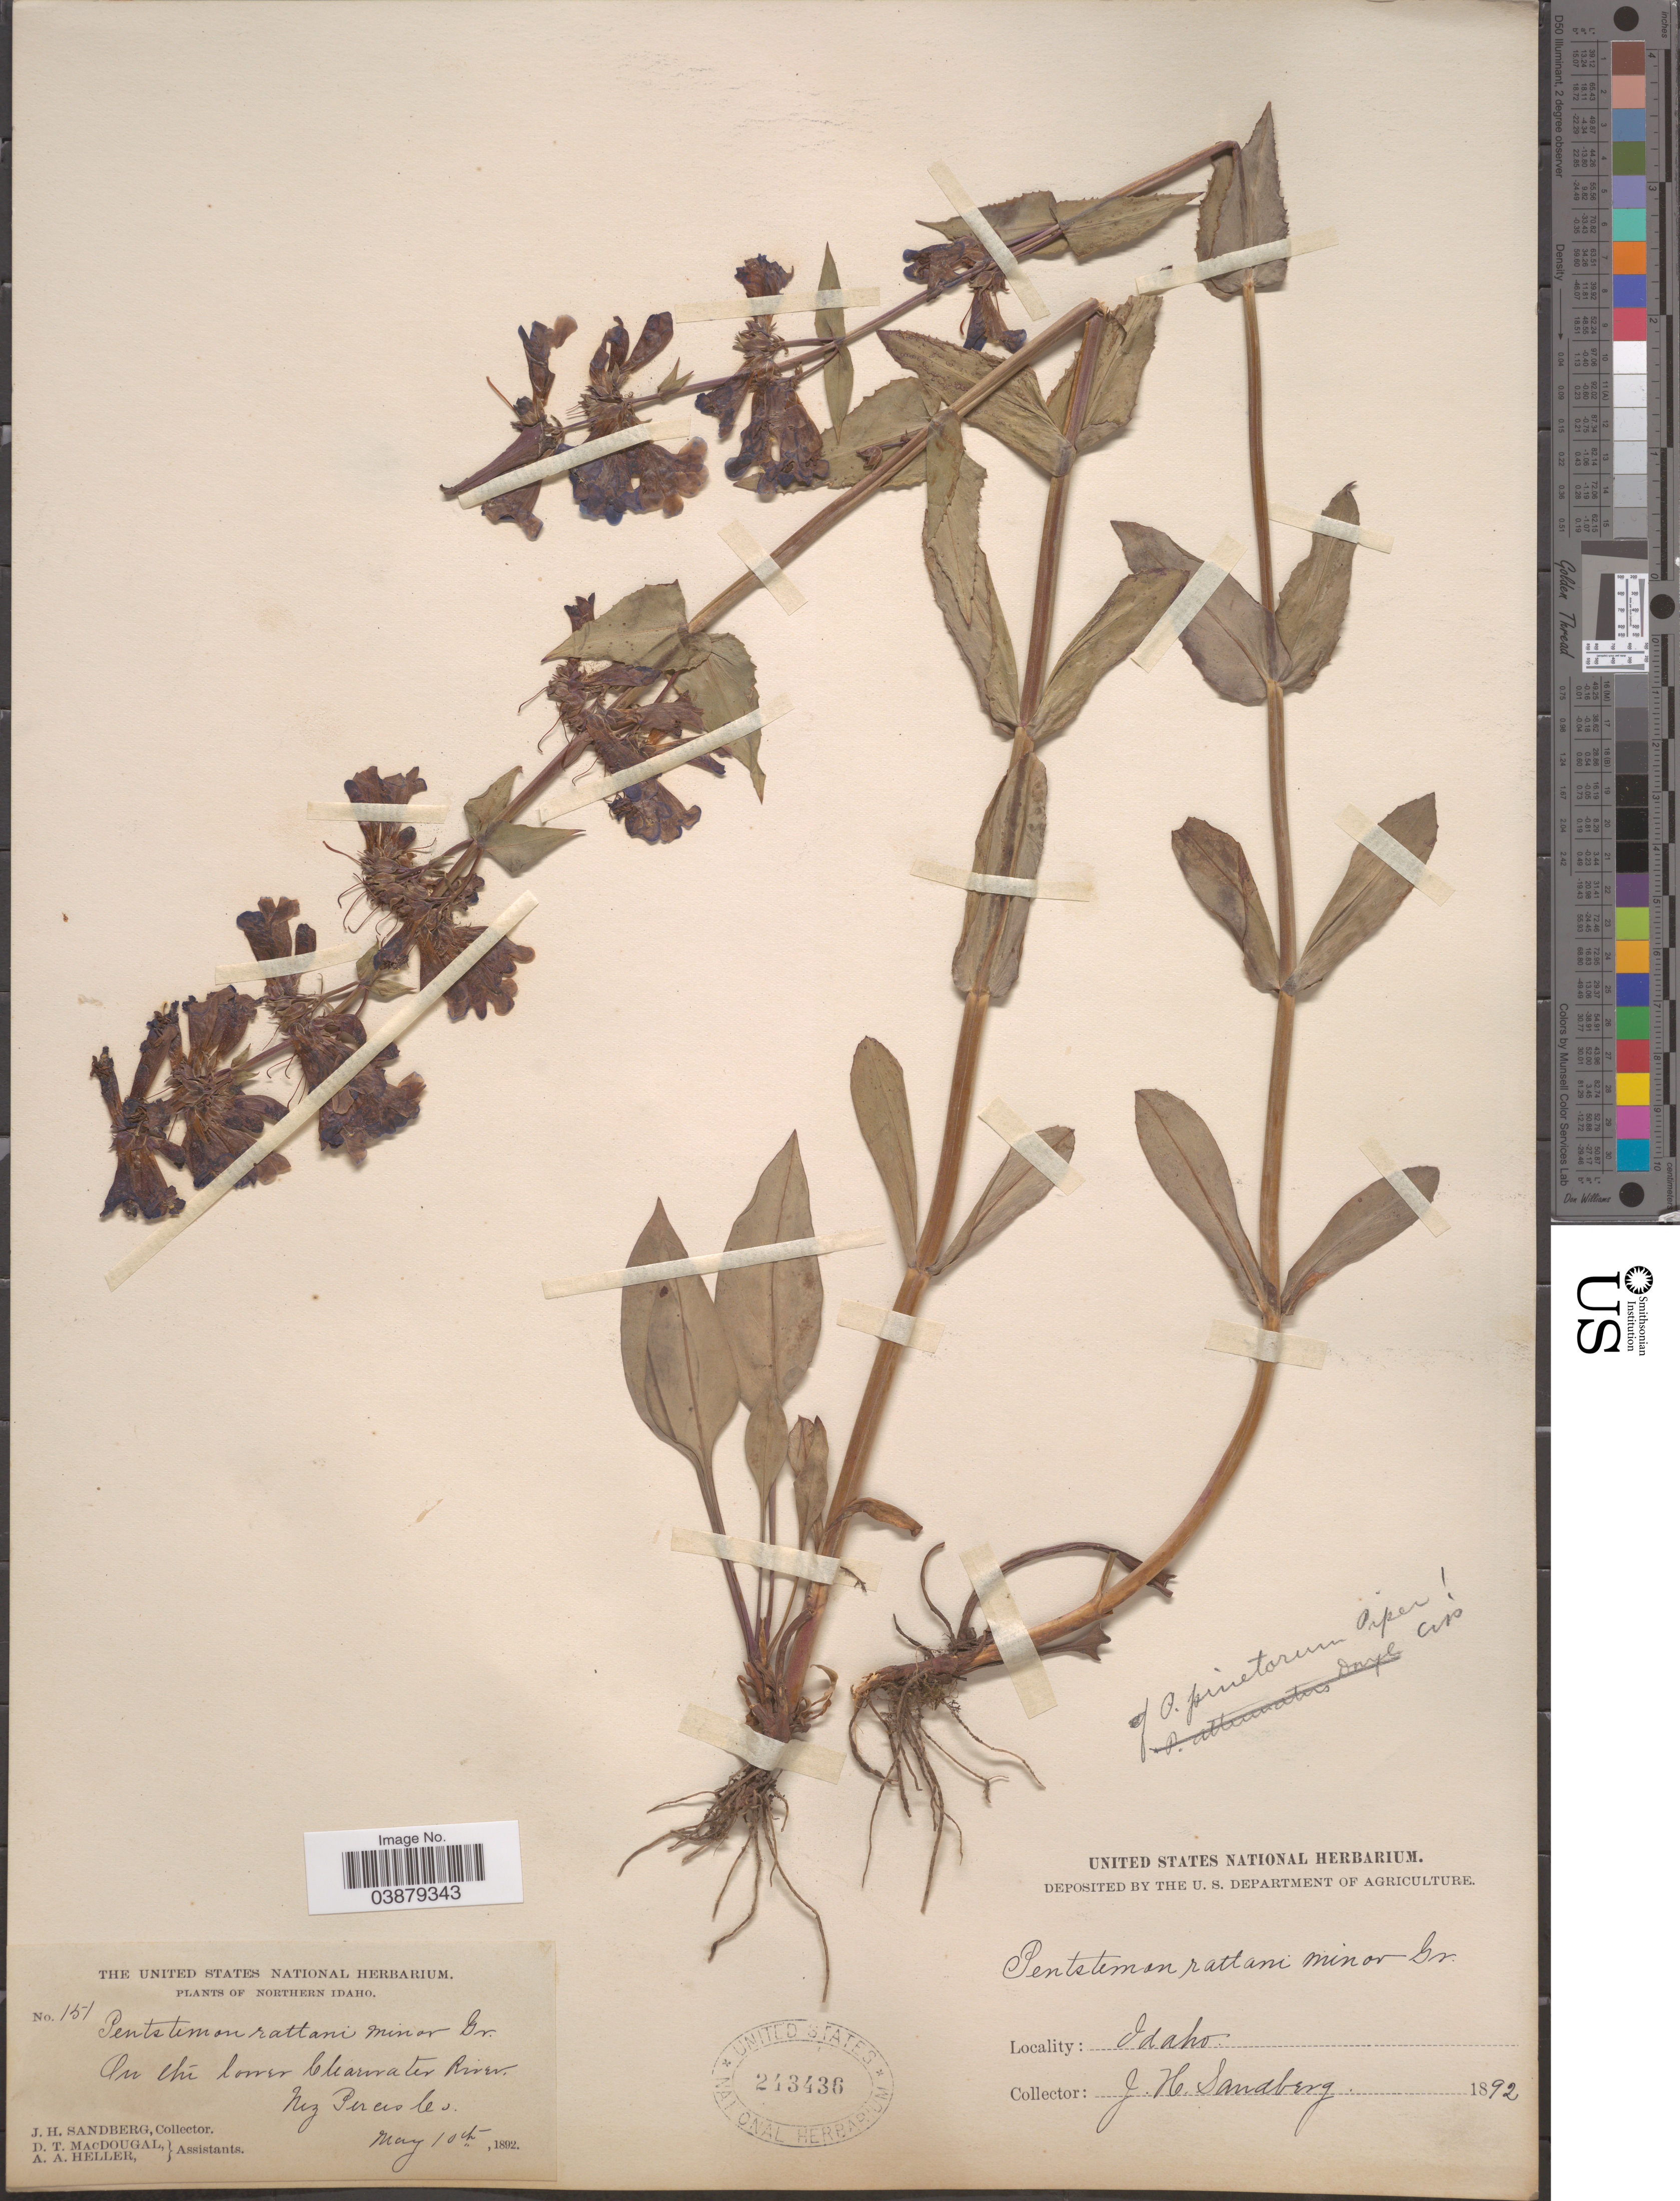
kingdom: Plantae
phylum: Tracheophyta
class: Magnoliopsida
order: Lamiales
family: Plantaginaceae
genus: Penstemon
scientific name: Penstemon wilcoxii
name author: Rydb.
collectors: J. H. Sandberg, D. T. MacDougal & A. A. Heller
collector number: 151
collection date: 1892-05-10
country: United States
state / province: Idaho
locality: Northern Idaho. On the lower Clearwater River. Nez Perces Co.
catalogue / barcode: US 243436